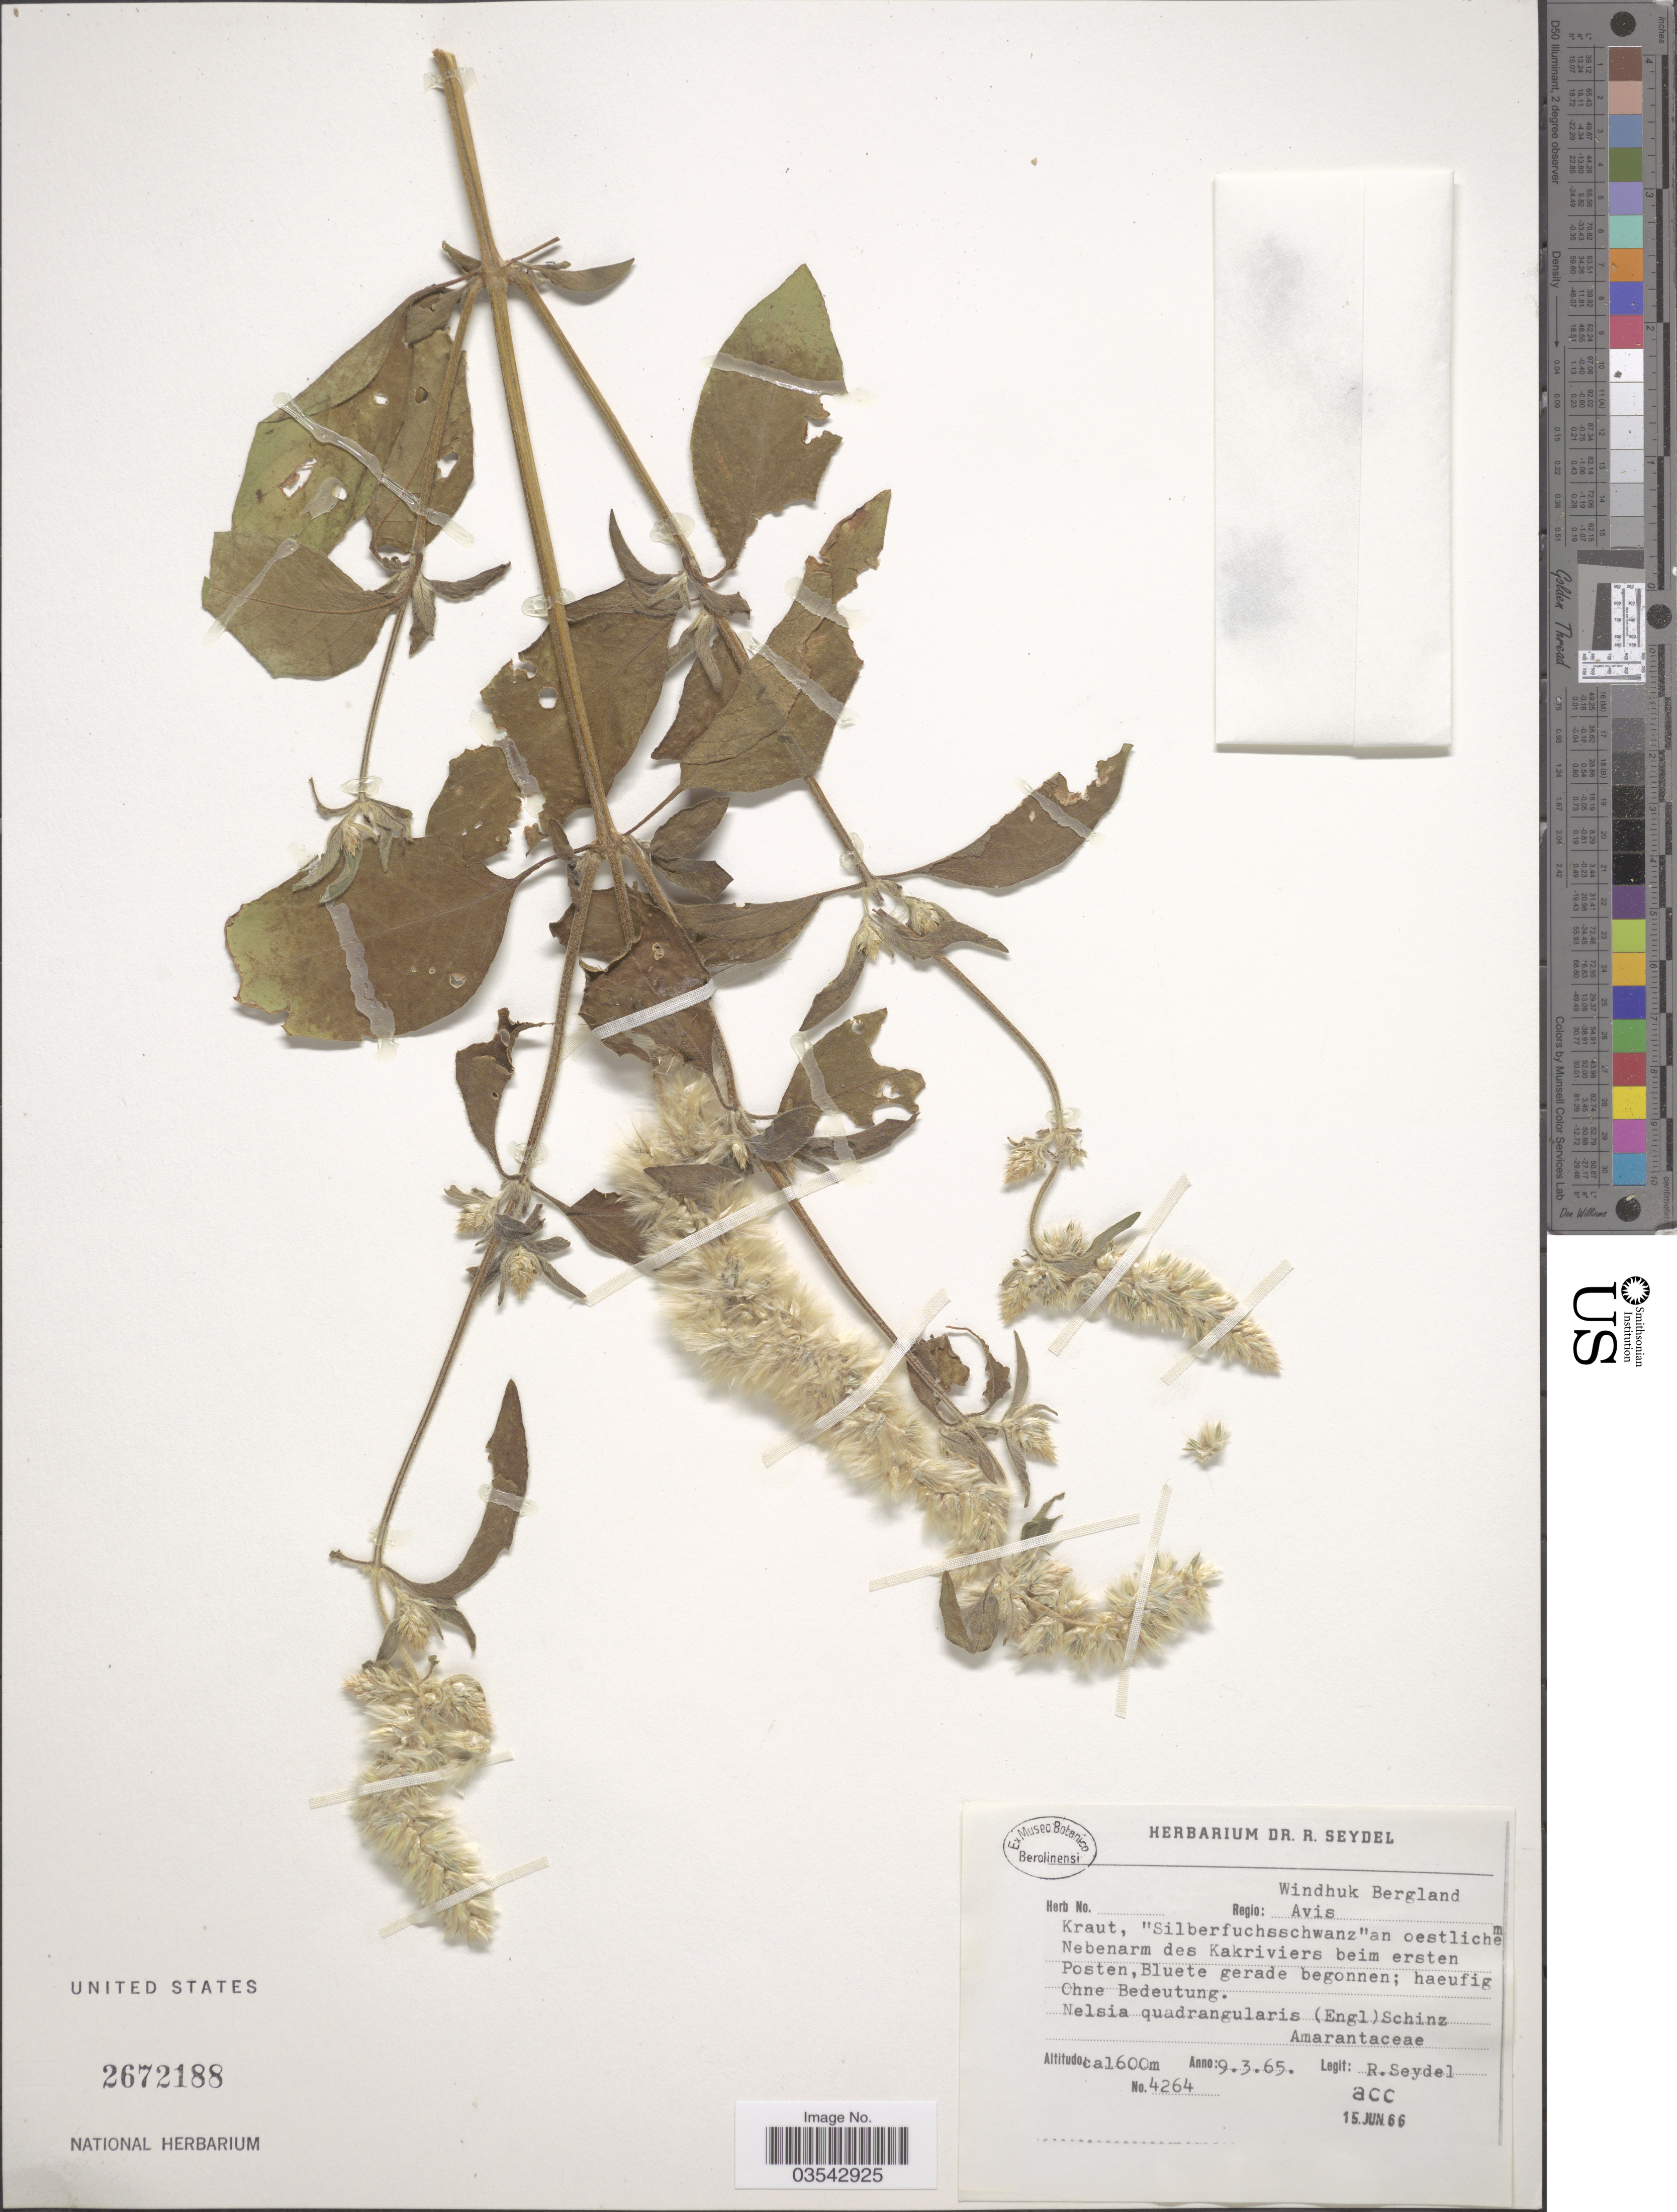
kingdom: Plantae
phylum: Tracheophyta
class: Magnoliopsida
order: Caryophyllales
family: Amaranthaceae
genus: Cyathula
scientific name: Cyathula quadrangula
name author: (Engl.) Di Vincenzo et al.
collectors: R. Seydel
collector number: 4264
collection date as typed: Transcribed d/m/y: 9/3/65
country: Namibia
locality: Regio: Windhuk Bergland Avis. Kraut, "Silberfuchsschwanz" [unsure placement] an oestliche Nebenarm des Kakriviers beim ersten Posten, Bluete gerade begonnen.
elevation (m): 1600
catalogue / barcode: US 2672188